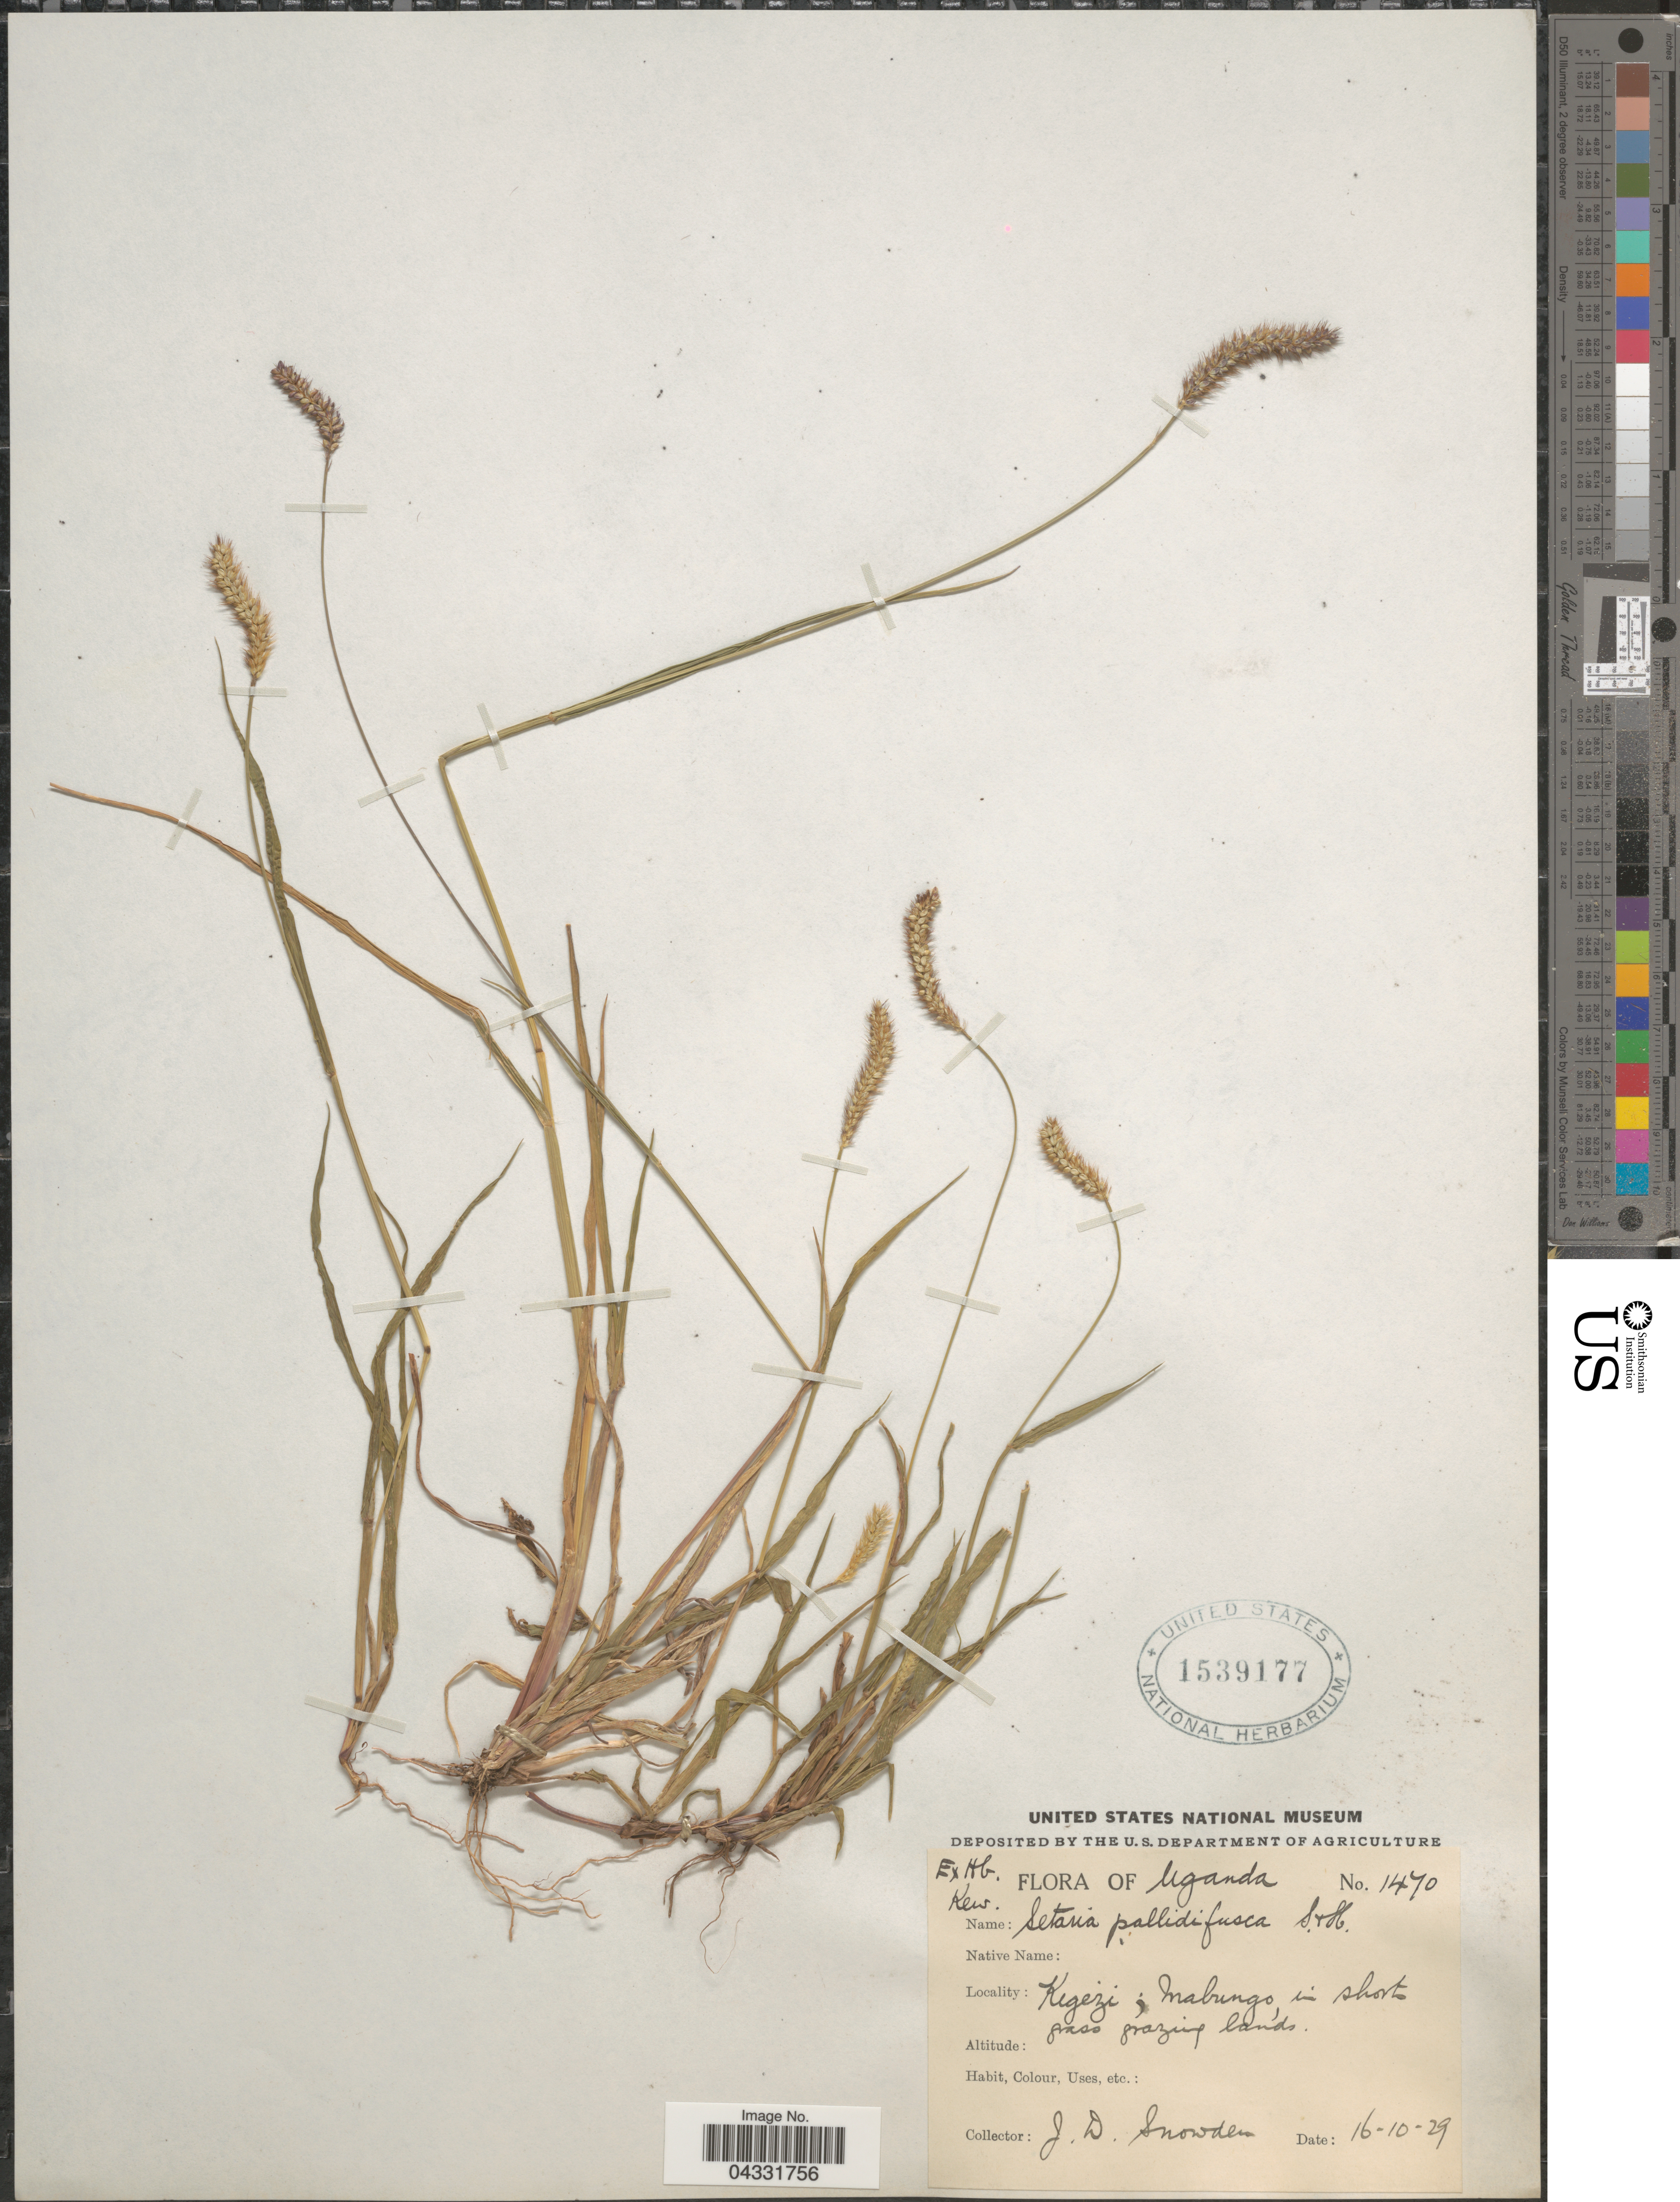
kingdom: Plantae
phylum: Tracheophyta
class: Liliopsida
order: Poales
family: Poaceae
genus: Setaria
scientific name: Setaria pallide-fusca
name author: (Schumach.) Stapf & C.E. Hubb.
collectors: J. Snowden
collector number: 1470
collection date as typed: Transcribed d/m/y: 16/10/29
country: Uganda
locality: Kigezi ; Mabungo.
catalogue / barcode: US 1539177